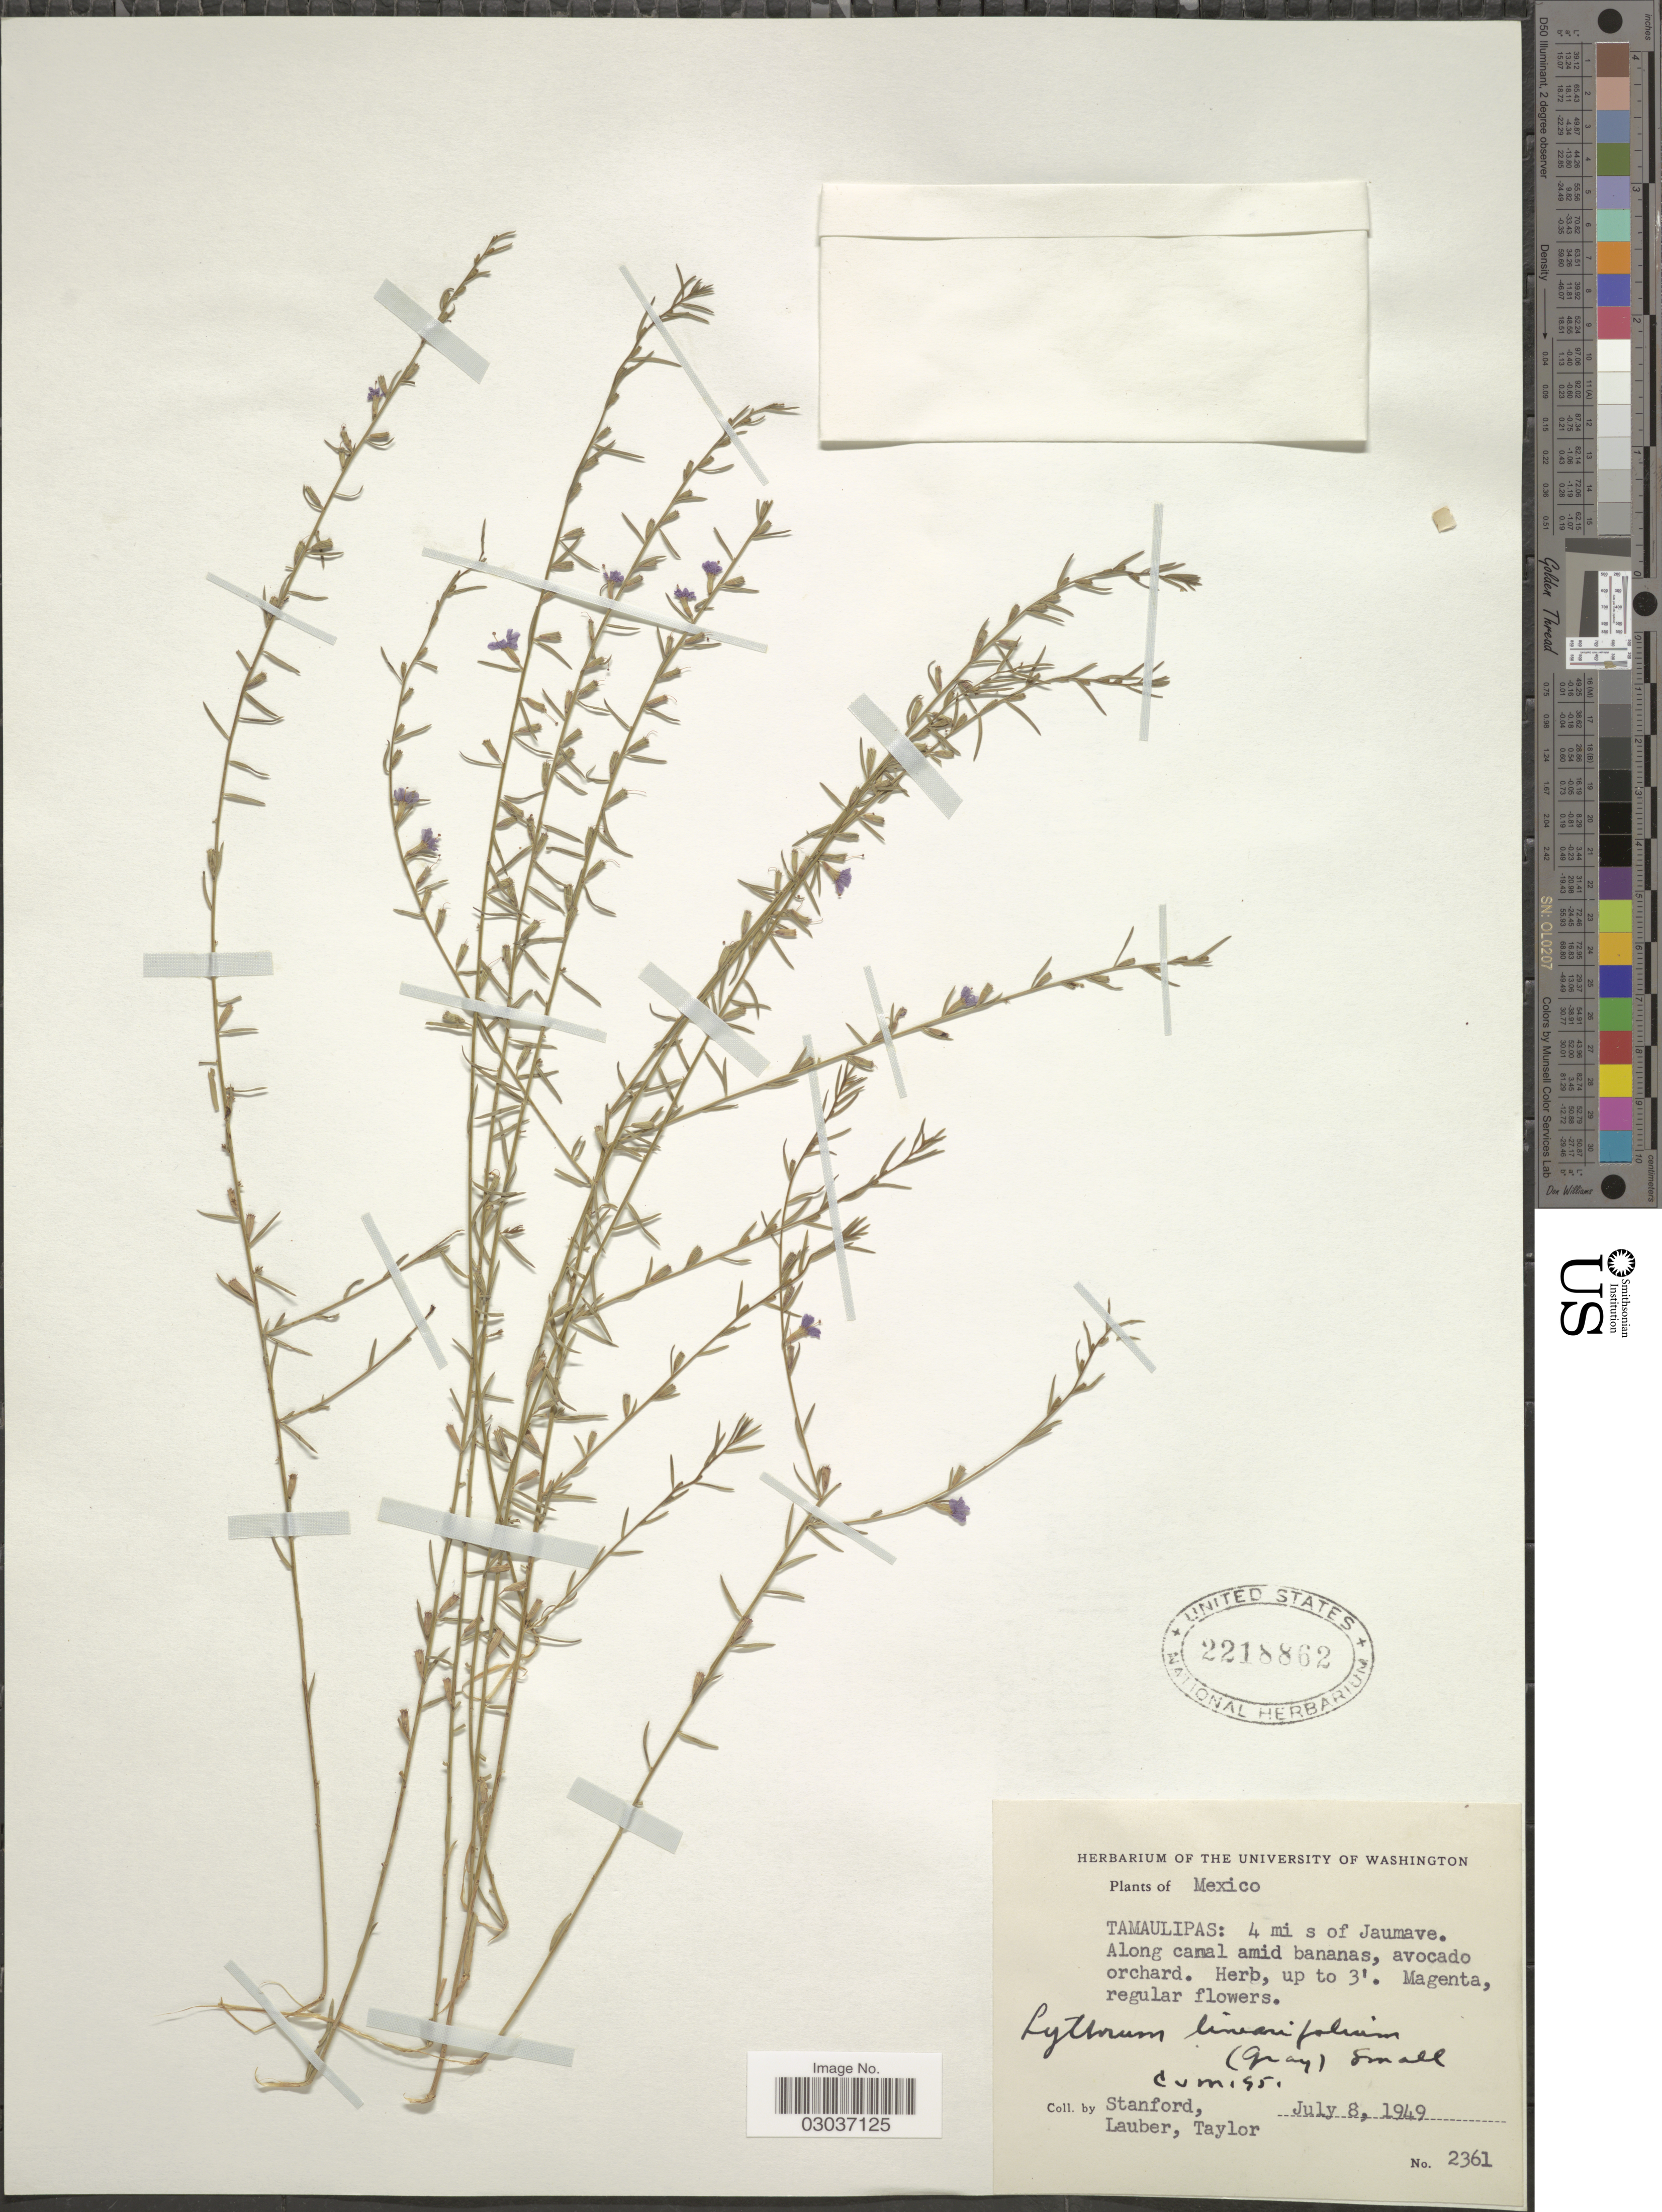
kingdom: Plantae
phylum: Tracheophyta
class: Magnoliopsida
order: Myrtales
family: Lythraceae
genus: Lythrum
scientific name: Lythrum californicum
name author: Torr. & A. Gray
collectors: -. Stanford, -. Lauber & -. Taylor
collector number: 2361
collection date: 1949-07-08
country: Mexico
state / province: Tamaulipas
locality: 4 mi s of Jaumave.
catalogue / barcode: US 2218862